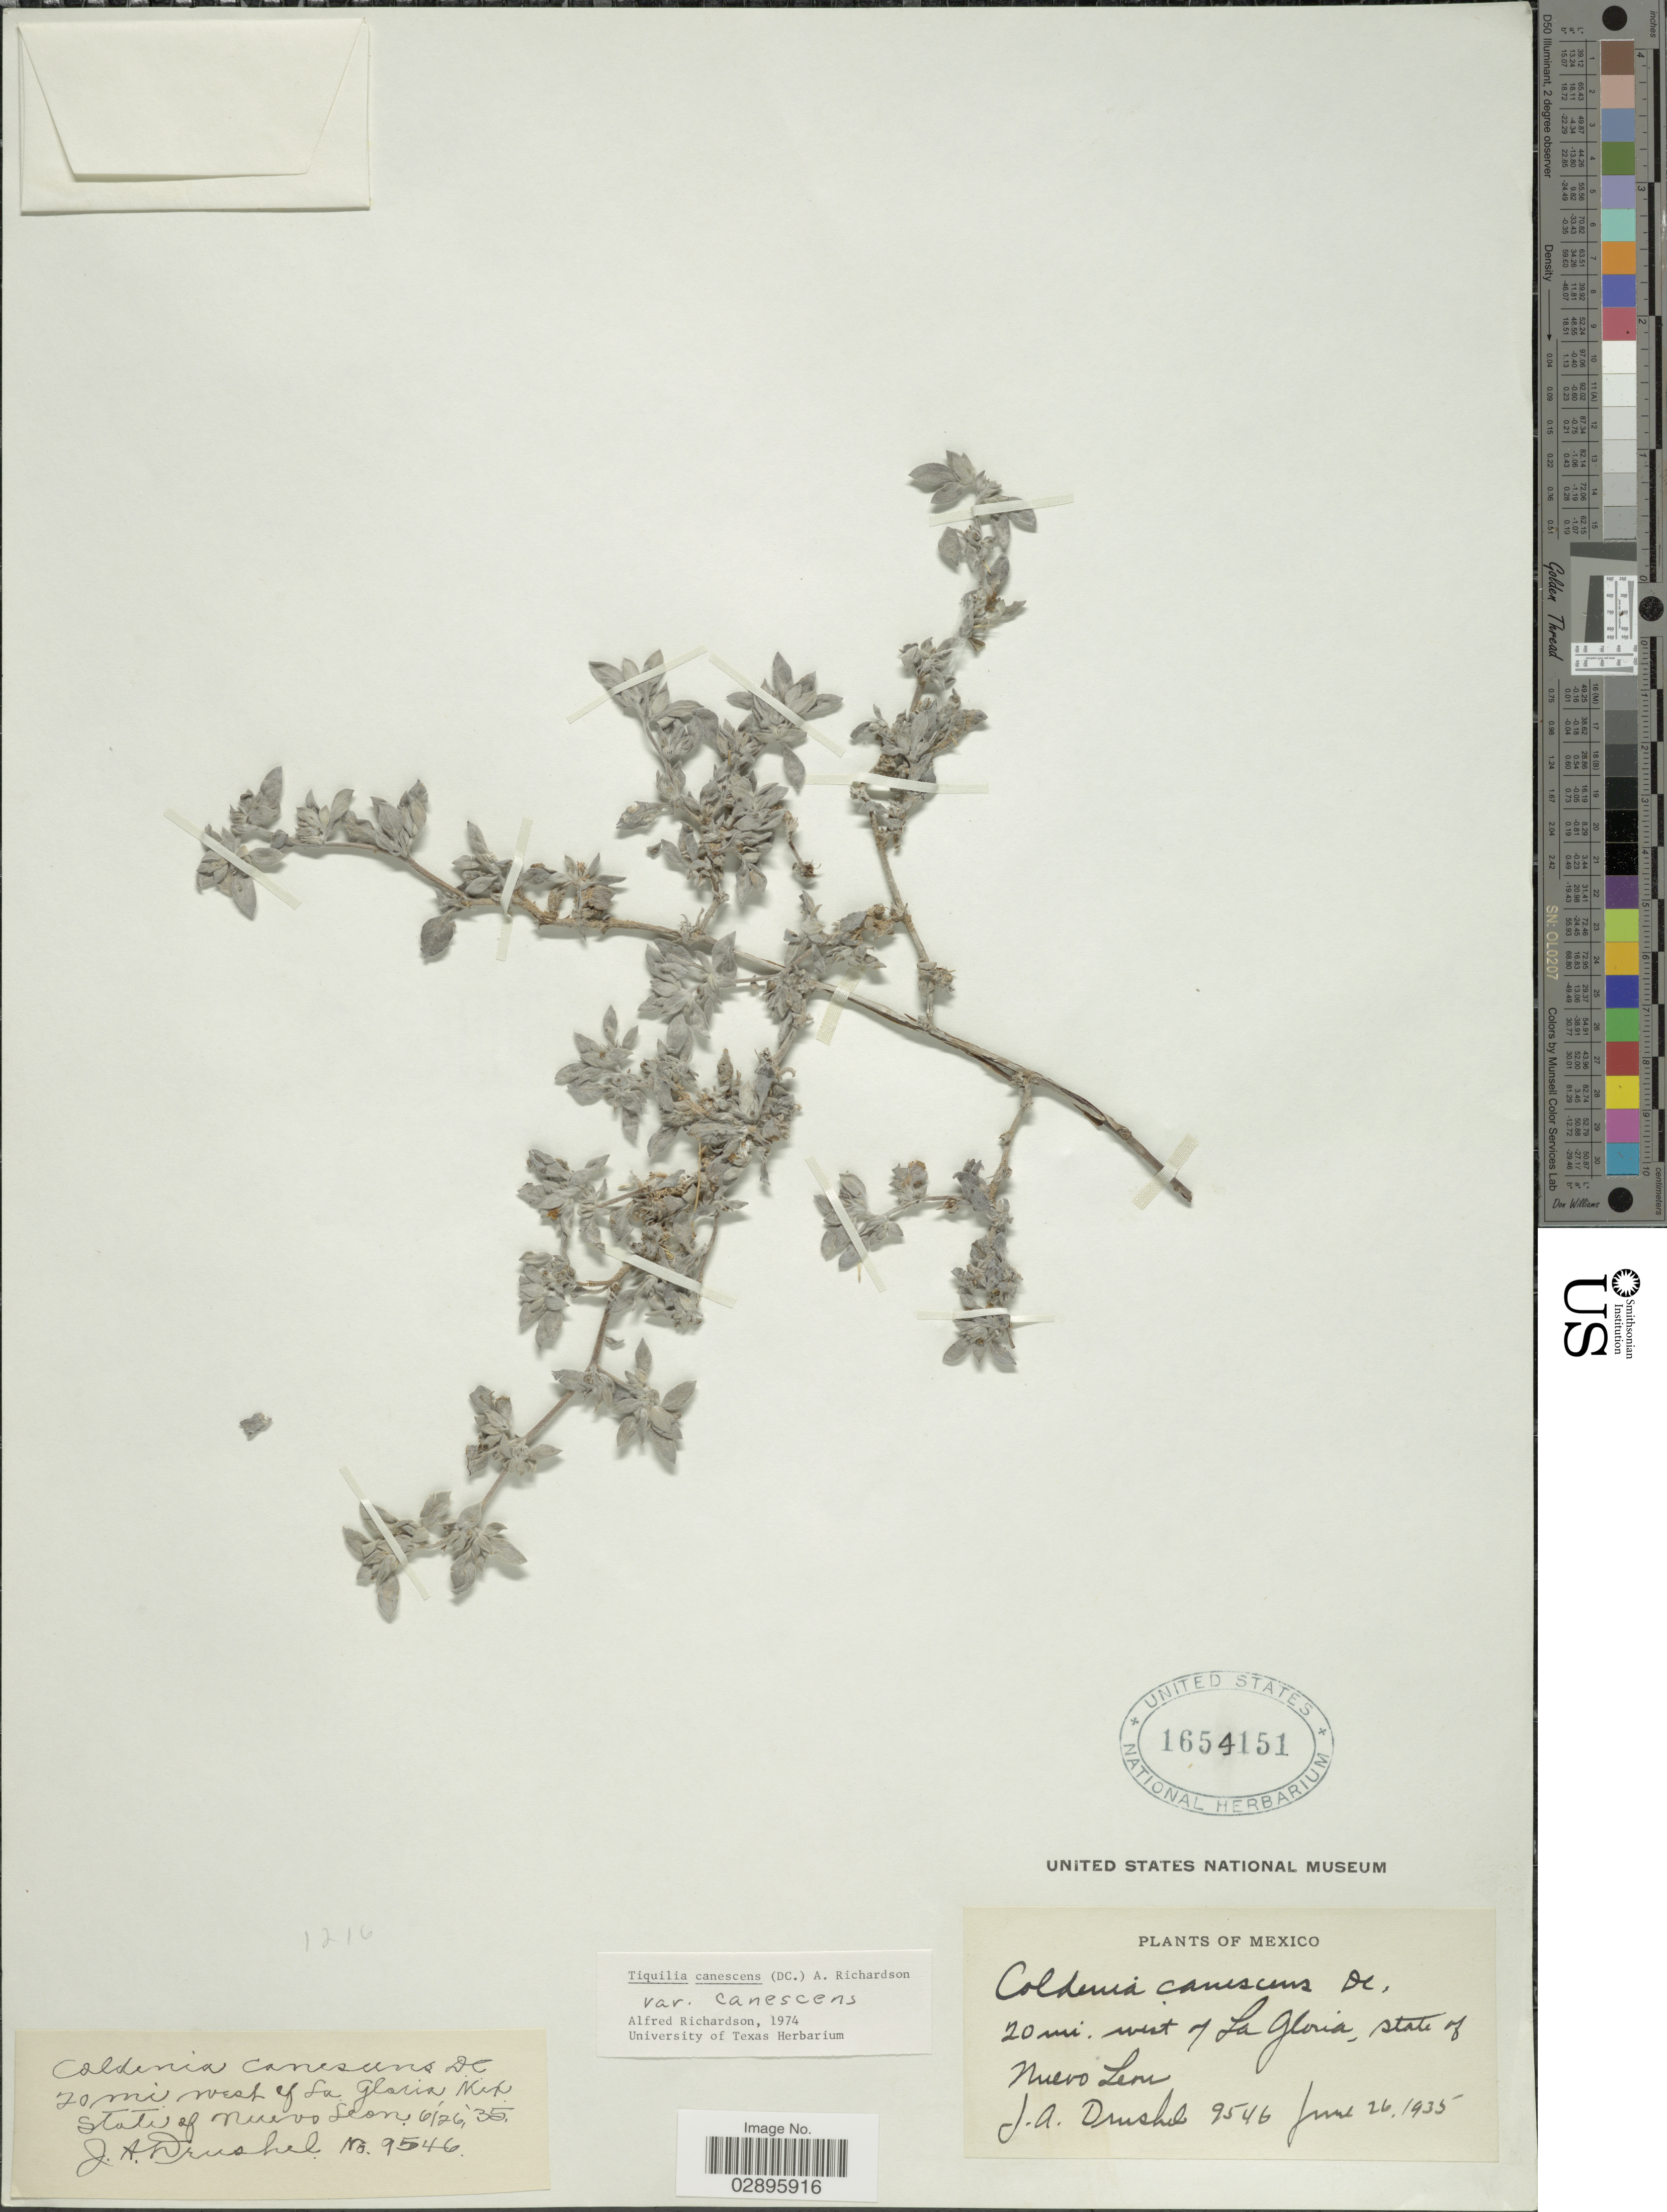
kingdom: Plantae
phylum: Tracheophyta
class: Magnoliopsida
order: Boraginales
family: Ehretiaceae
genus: Tiquilia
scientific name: Tiquilia canescens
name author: (DC.) A.T. Richardson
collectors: J. A. Drushel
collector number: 9546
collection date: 1935-06-26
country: Mexico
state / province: Nuevo León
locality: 20 mi. west of La Gloria.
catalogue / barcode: US 1654151